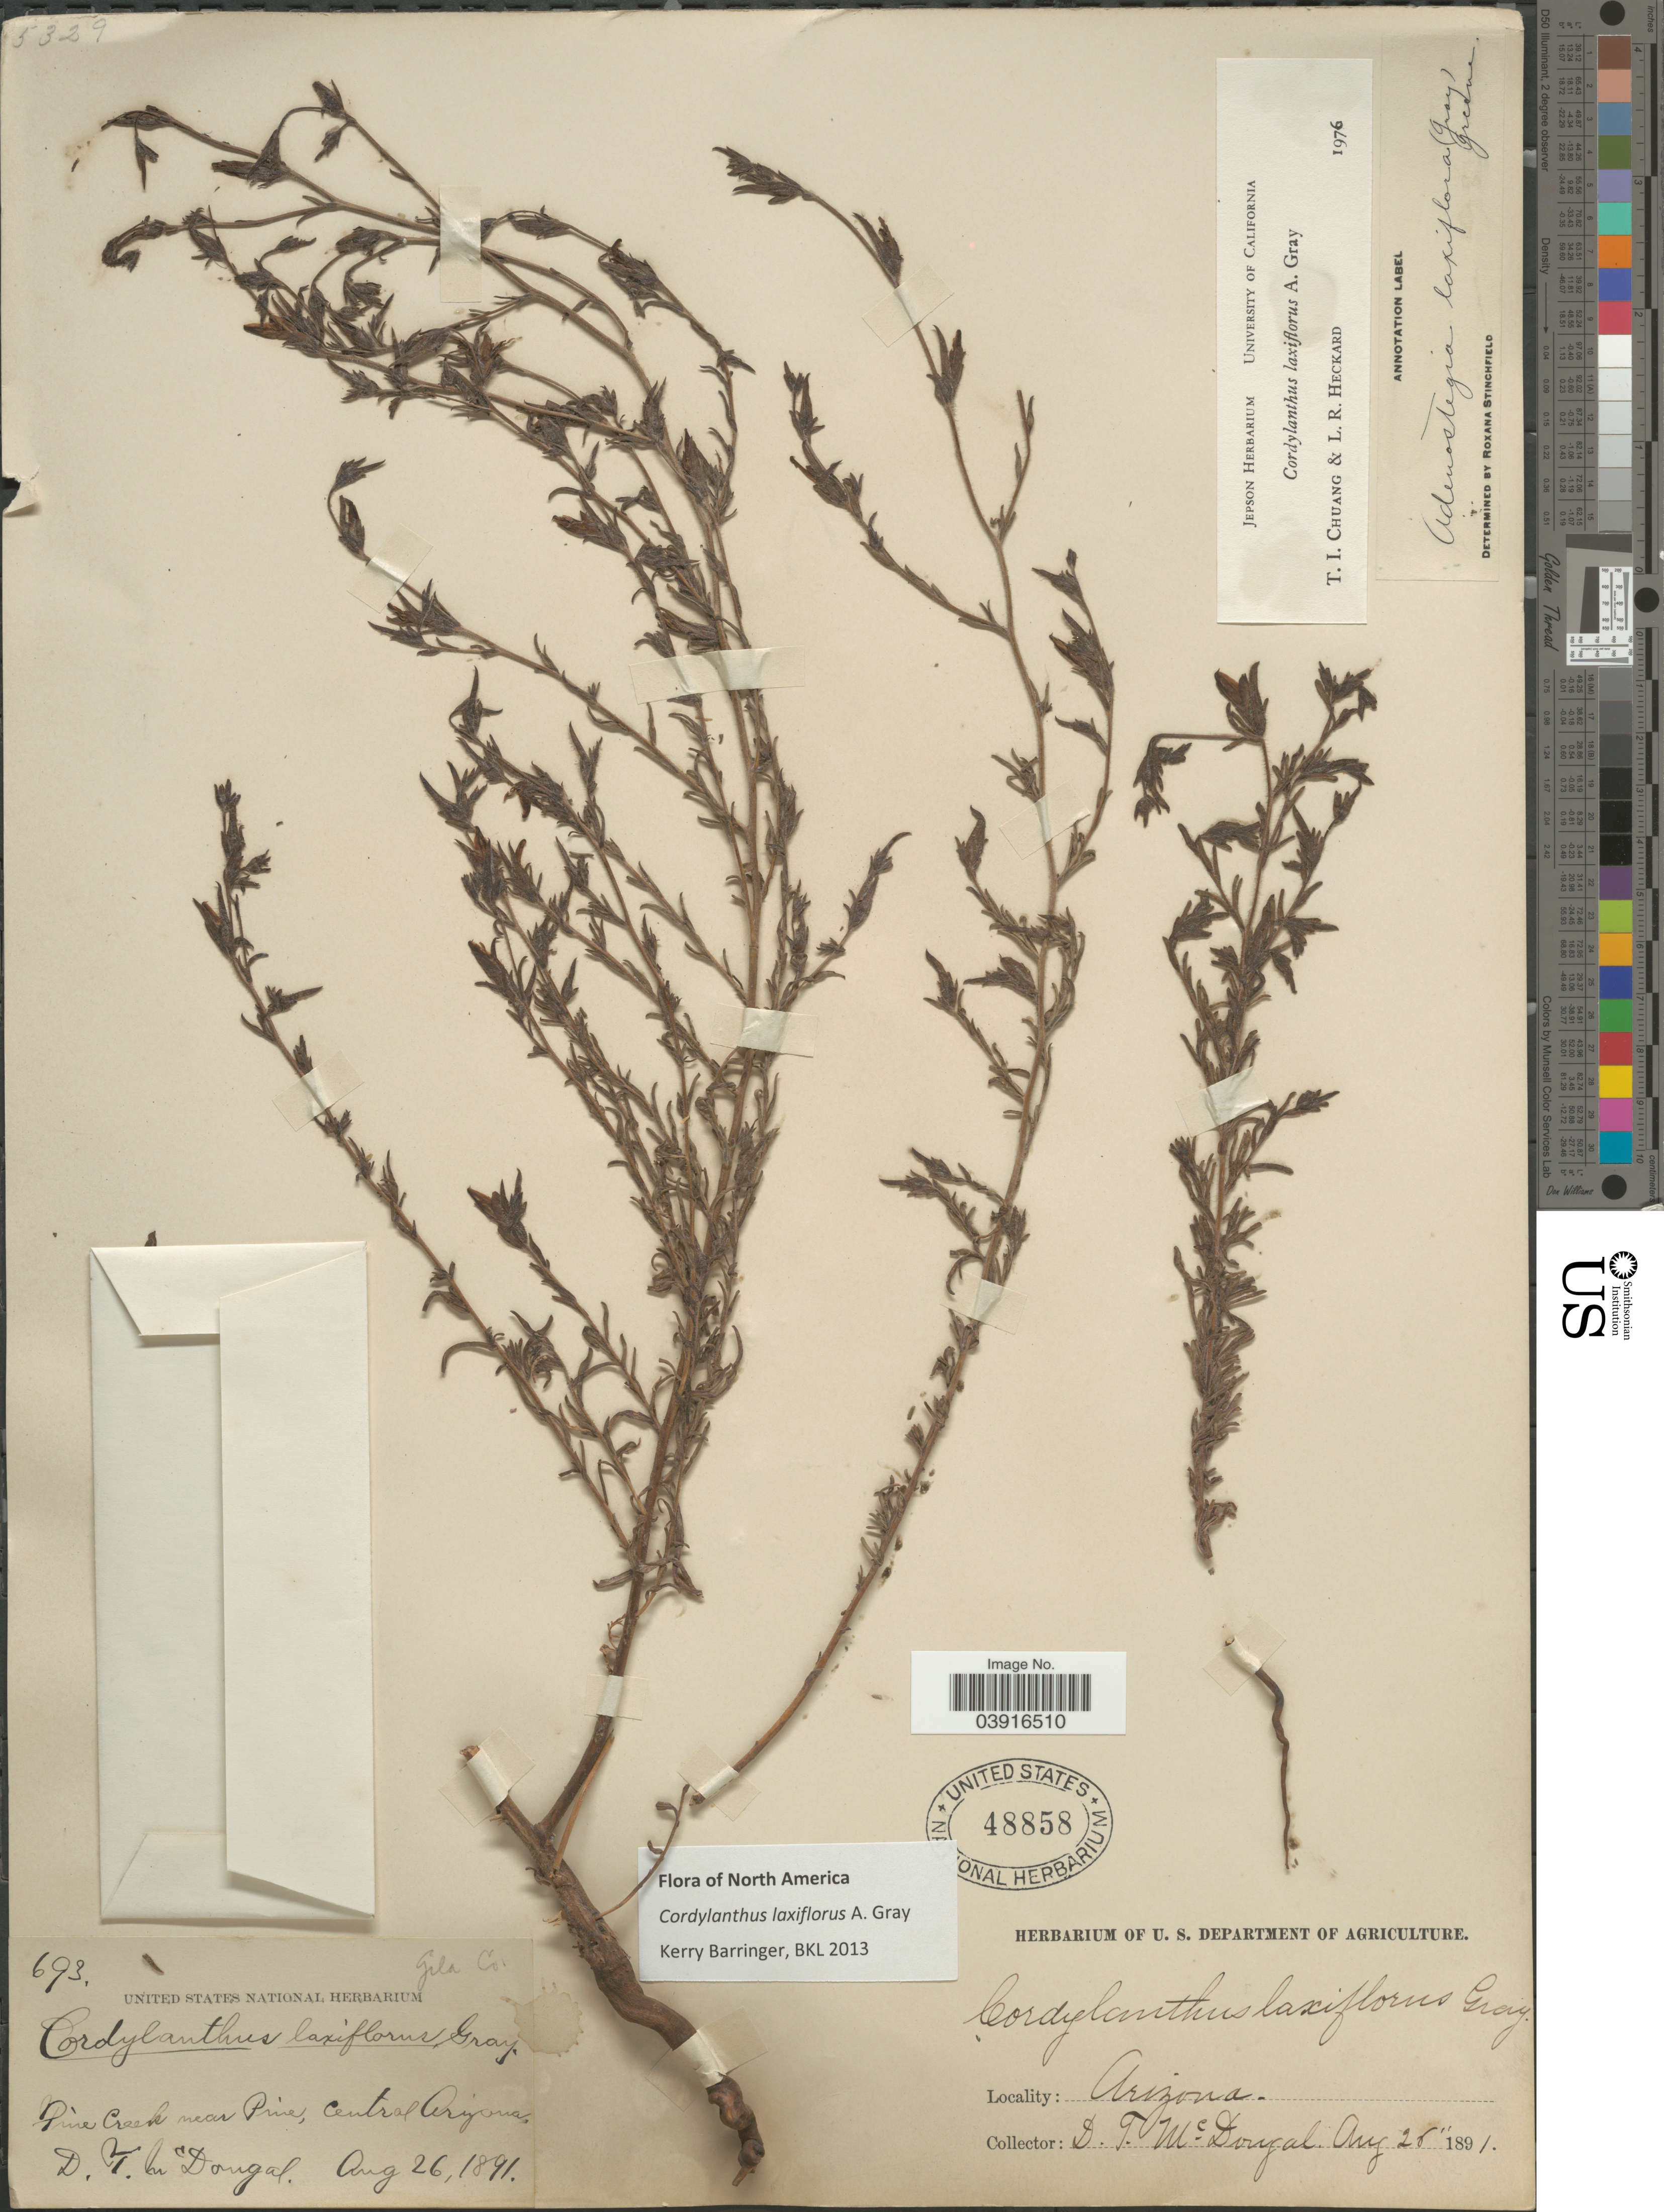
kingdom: Plantae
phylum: Tracheophyta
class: Magnoliopsida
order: Lamiales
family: Orobanchaceae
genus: Cordylanthus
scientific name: Cordylanthus laxiflorus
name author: A. Gray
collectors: D. McDougal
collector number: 693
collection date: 1891-08-26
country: United States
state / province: Arizona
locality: Gila Co. Pine Creek near Pine, Central Arizona.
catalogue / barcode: US 48858